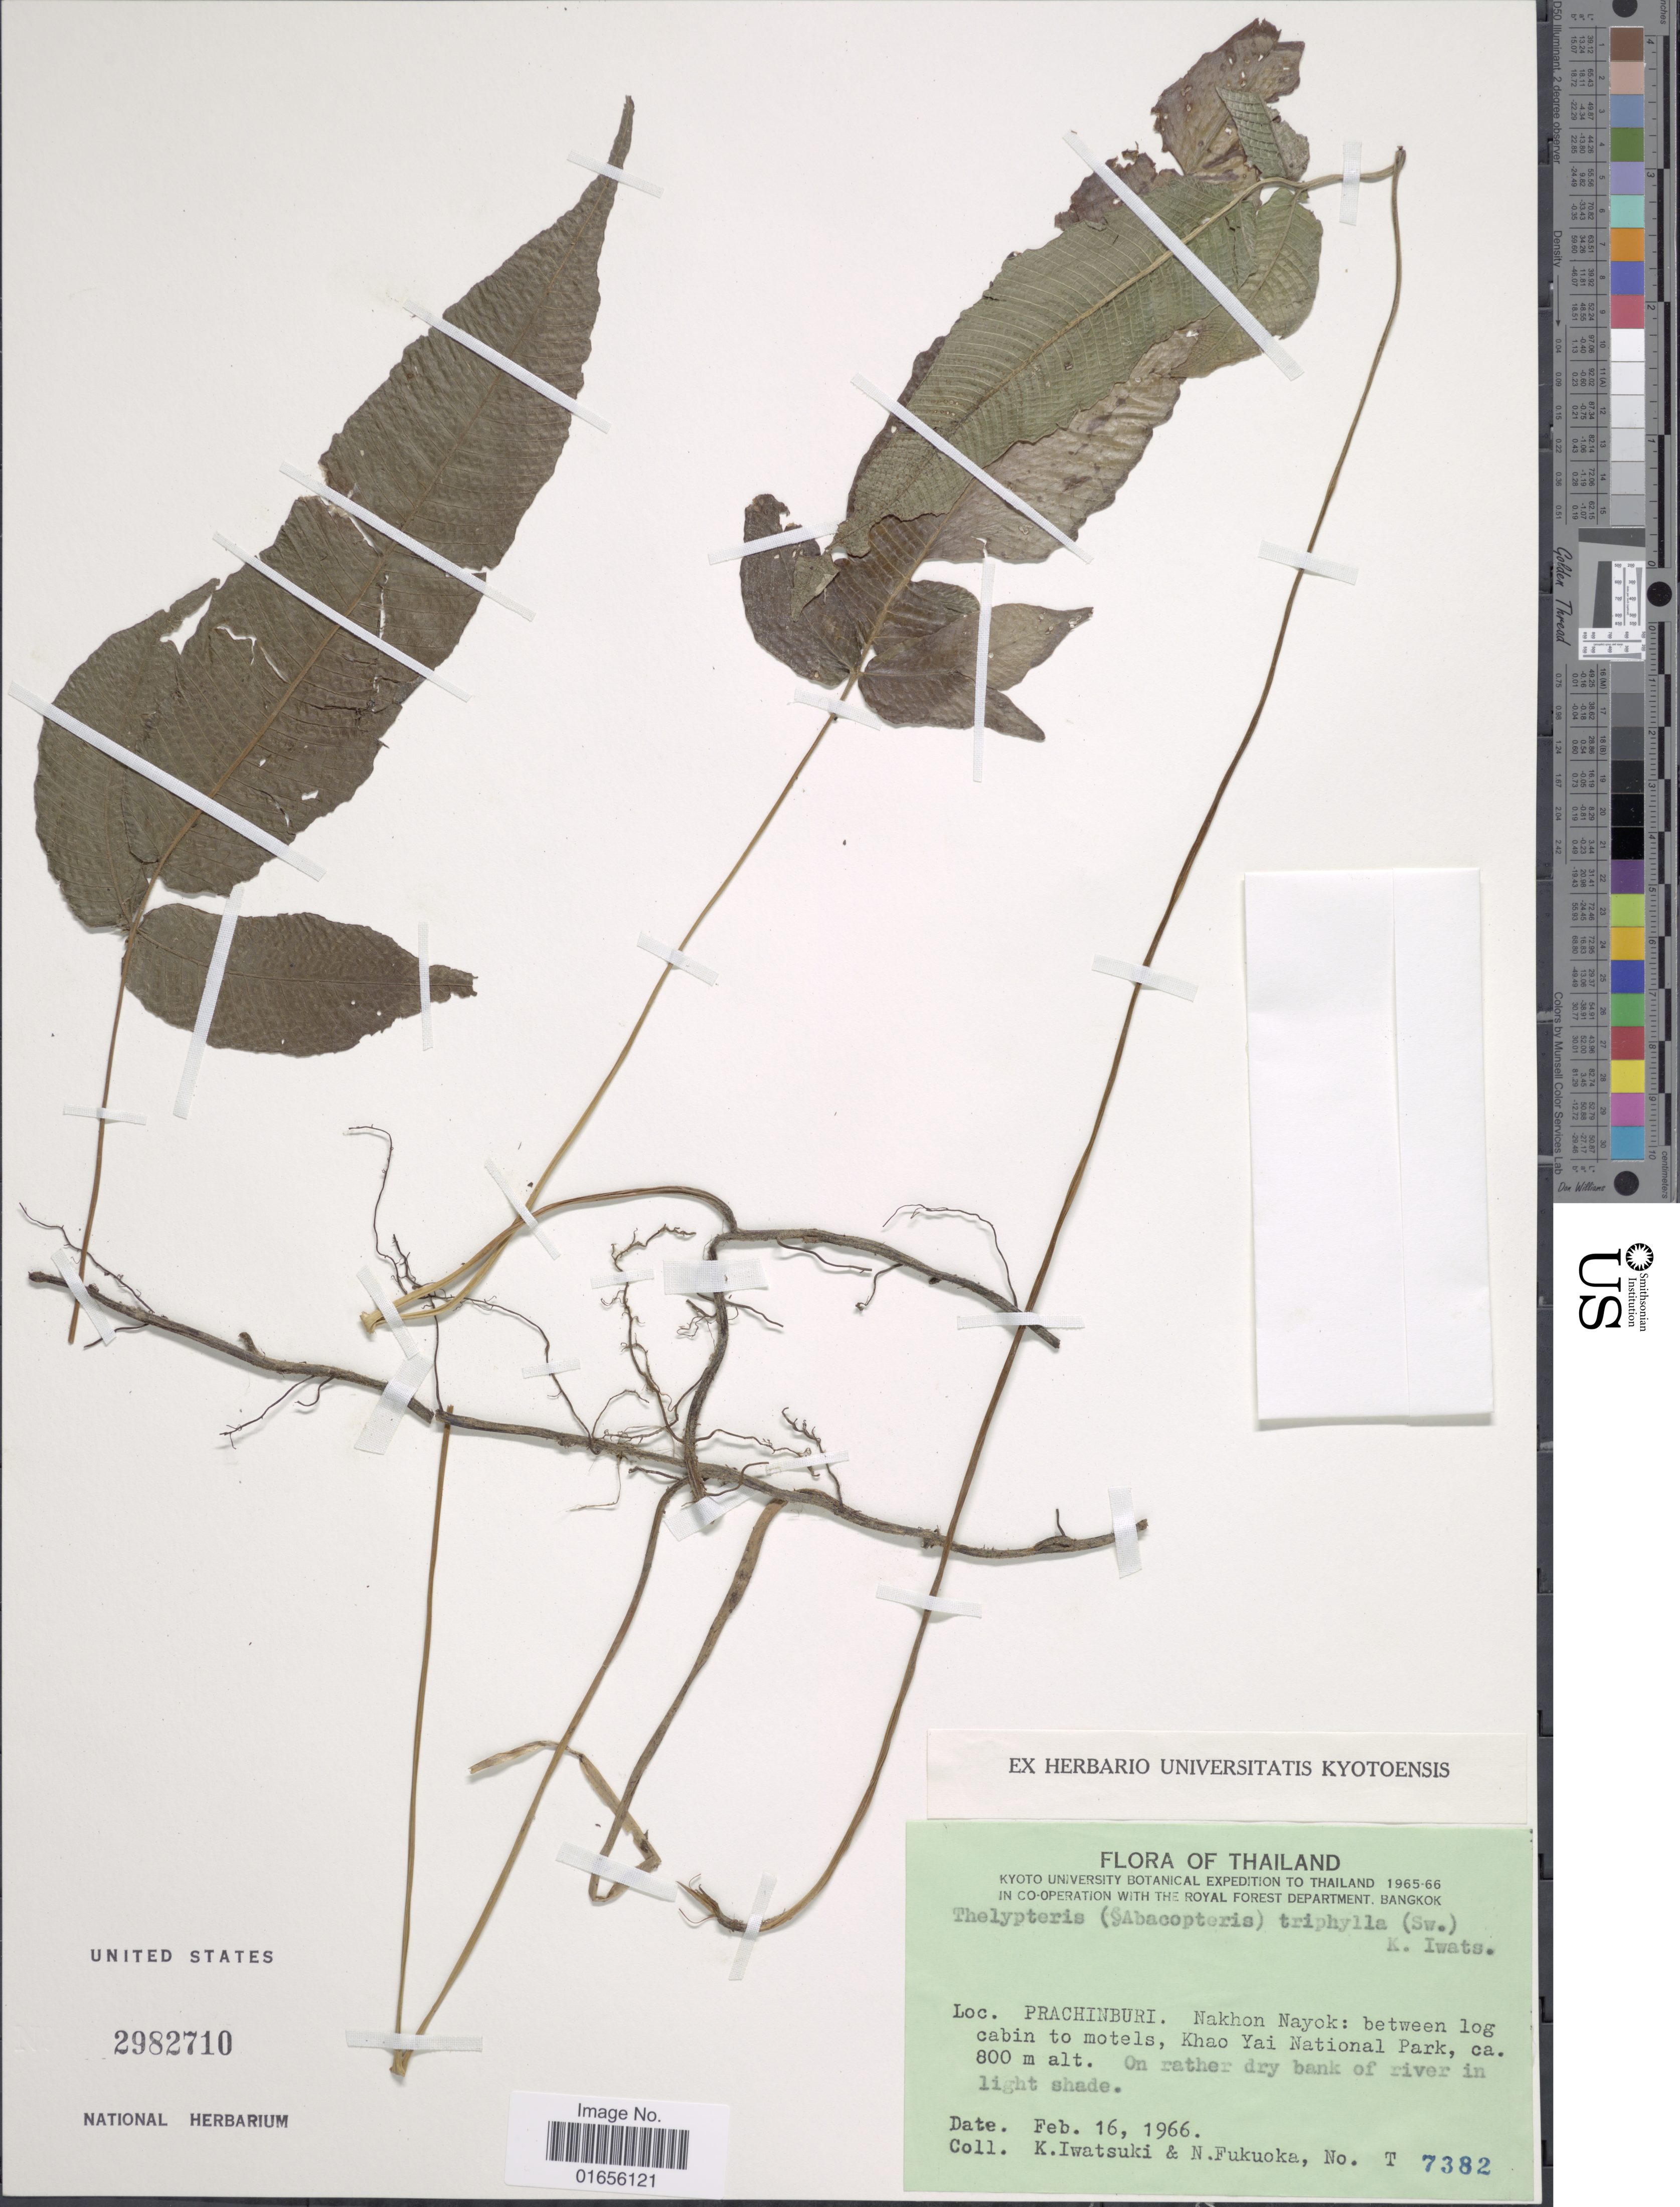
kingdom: Plantae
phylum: Tracheophyta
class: Polypodiopsida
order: Polypodiales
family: Thelypteridaceae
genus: Pronephrium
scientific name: Pronephrium triphyllum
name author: (Sw.) Holttum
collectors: K. Iwatsuki & N. Fukuoka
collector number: T7382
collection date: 1966-02-16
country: Thailand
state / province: Prachin Buri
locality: Nakhon Nayok: between log cabin to motels, Khao Yai National Park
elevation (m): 800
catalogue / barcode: US 2982710